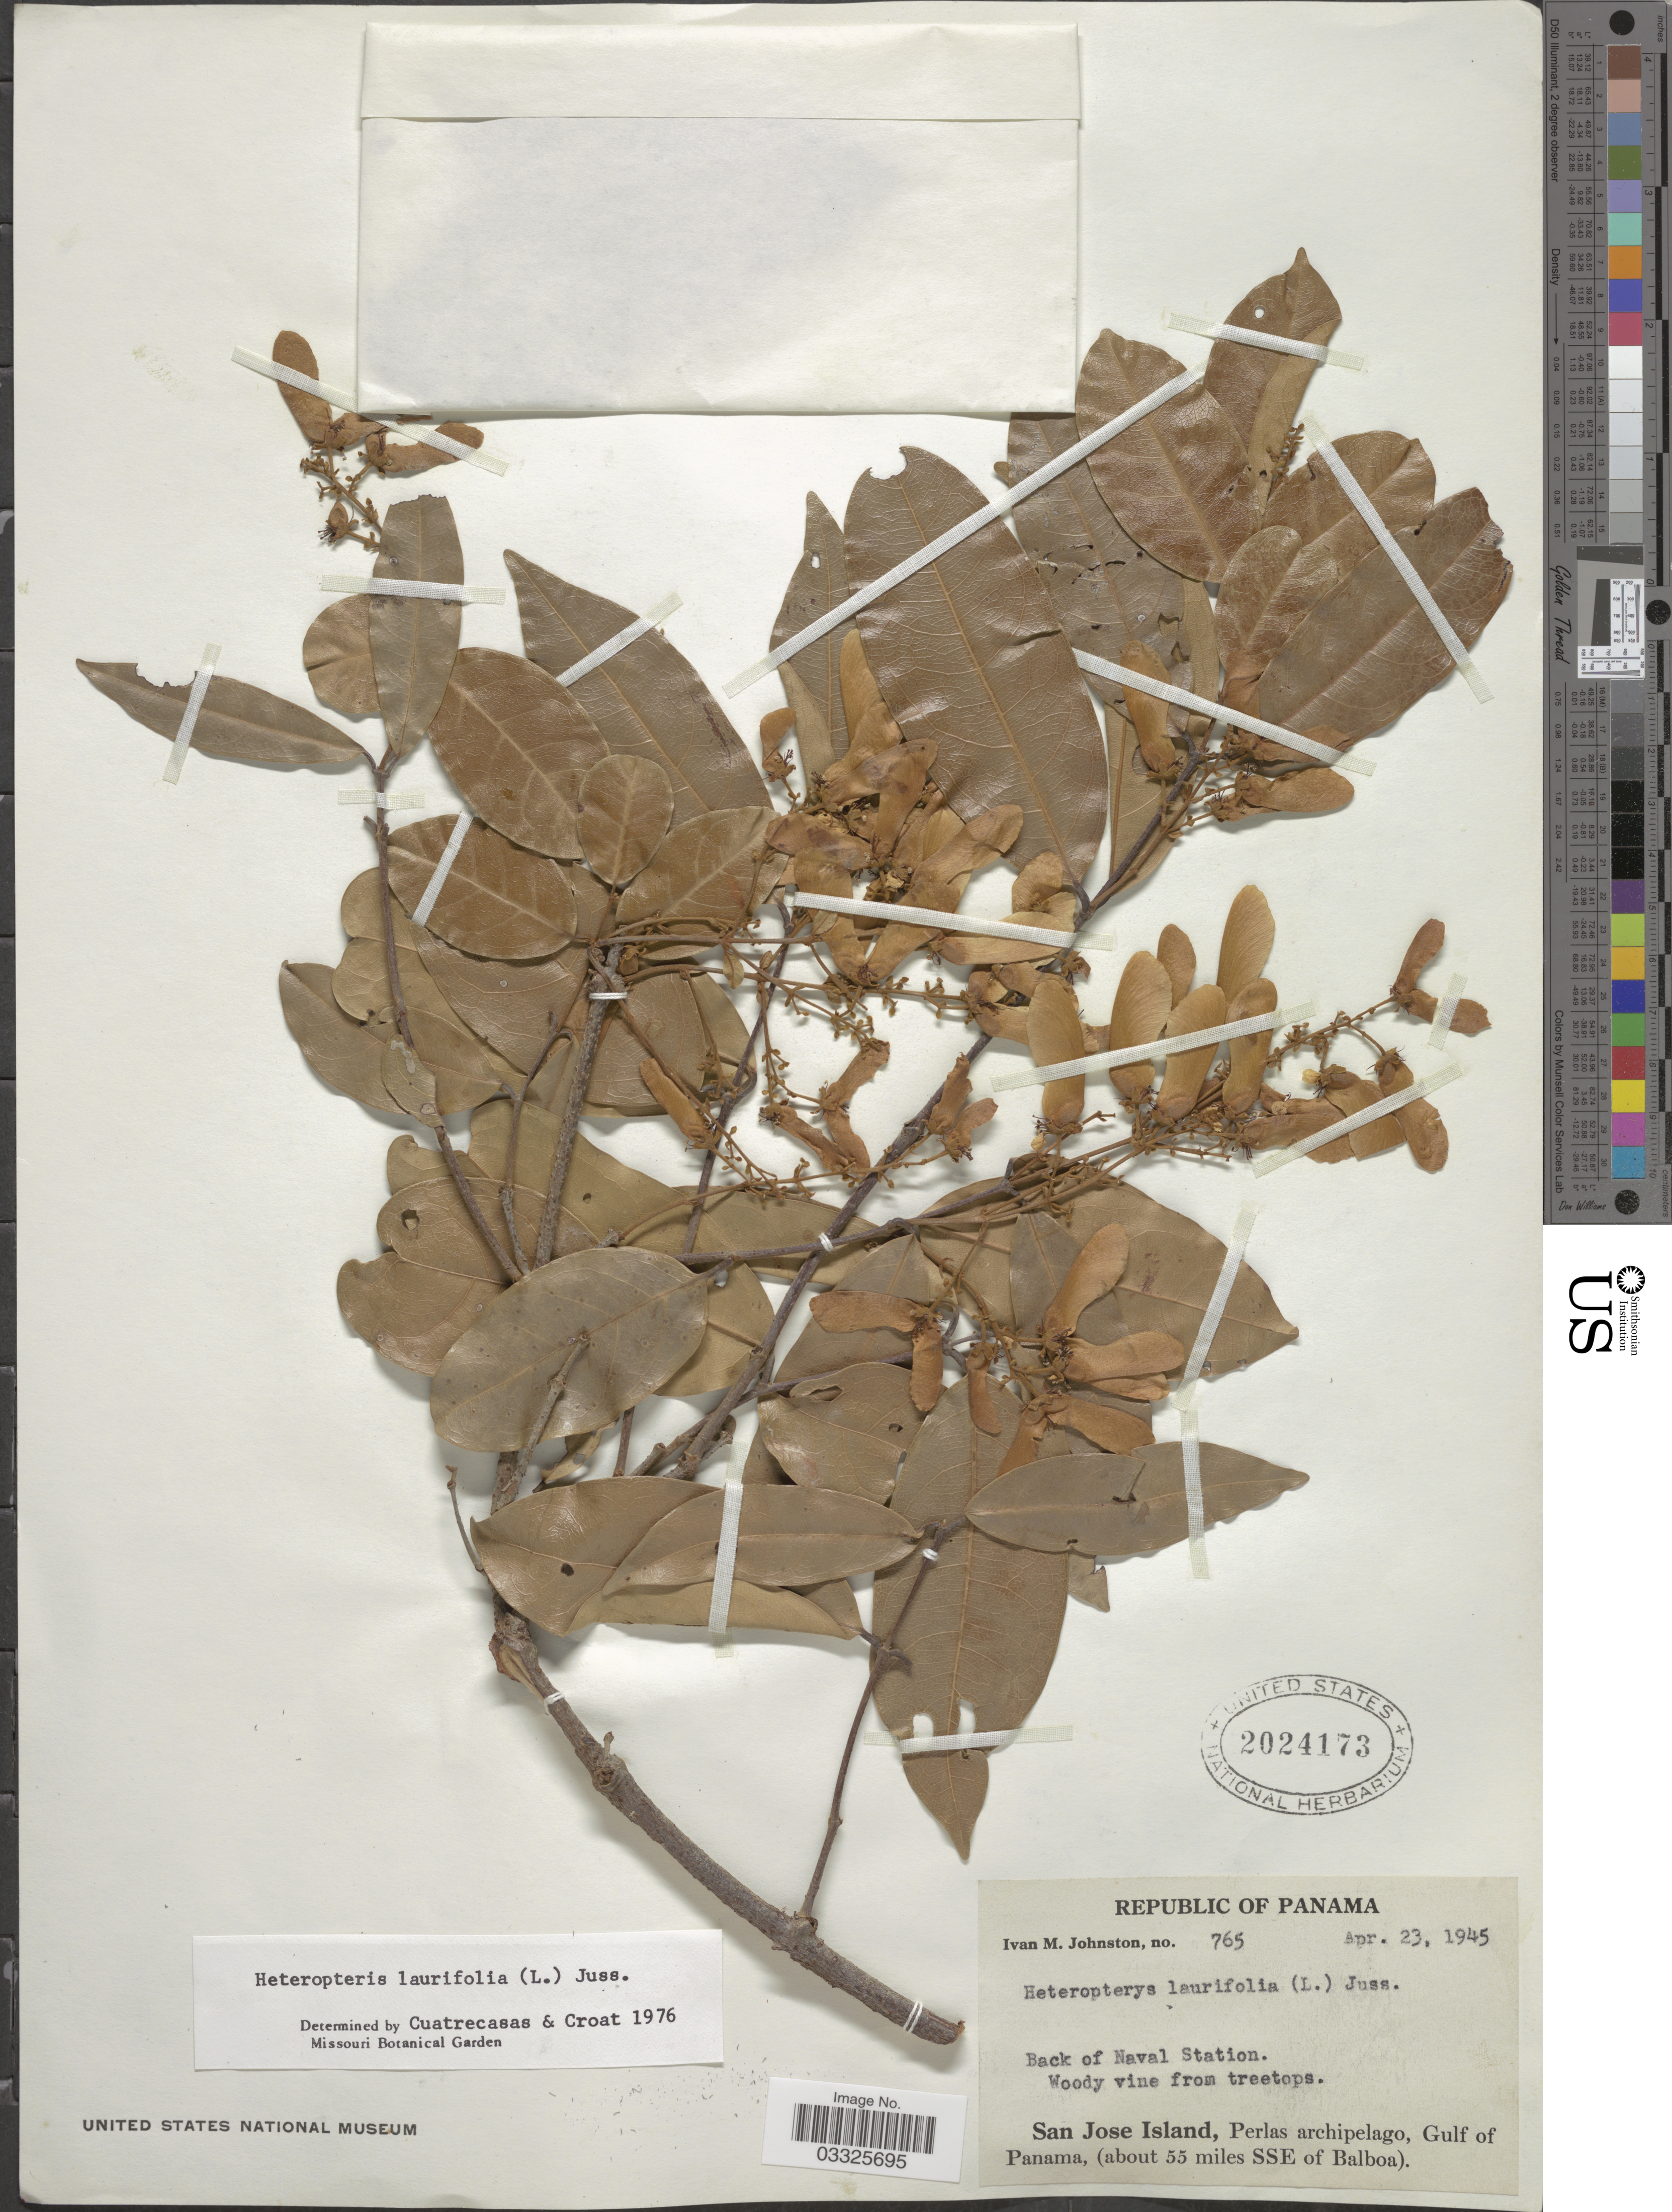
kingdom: Plantae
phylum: Tracheophyta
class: Magnoliopsida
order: Malpighiales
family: Malpighiaceae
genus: Heteropterys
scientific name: Heteropterys laurifolia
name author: (L.) A. Juss.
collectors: I.M. Johnston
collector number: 765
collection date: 1945-04-23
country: Panama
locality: Back of Naval Station. San Jose Island, Perlas archipelago, Gulf of Panama, (about 55 miles SSE of Balboa.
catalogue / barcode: US 2024173